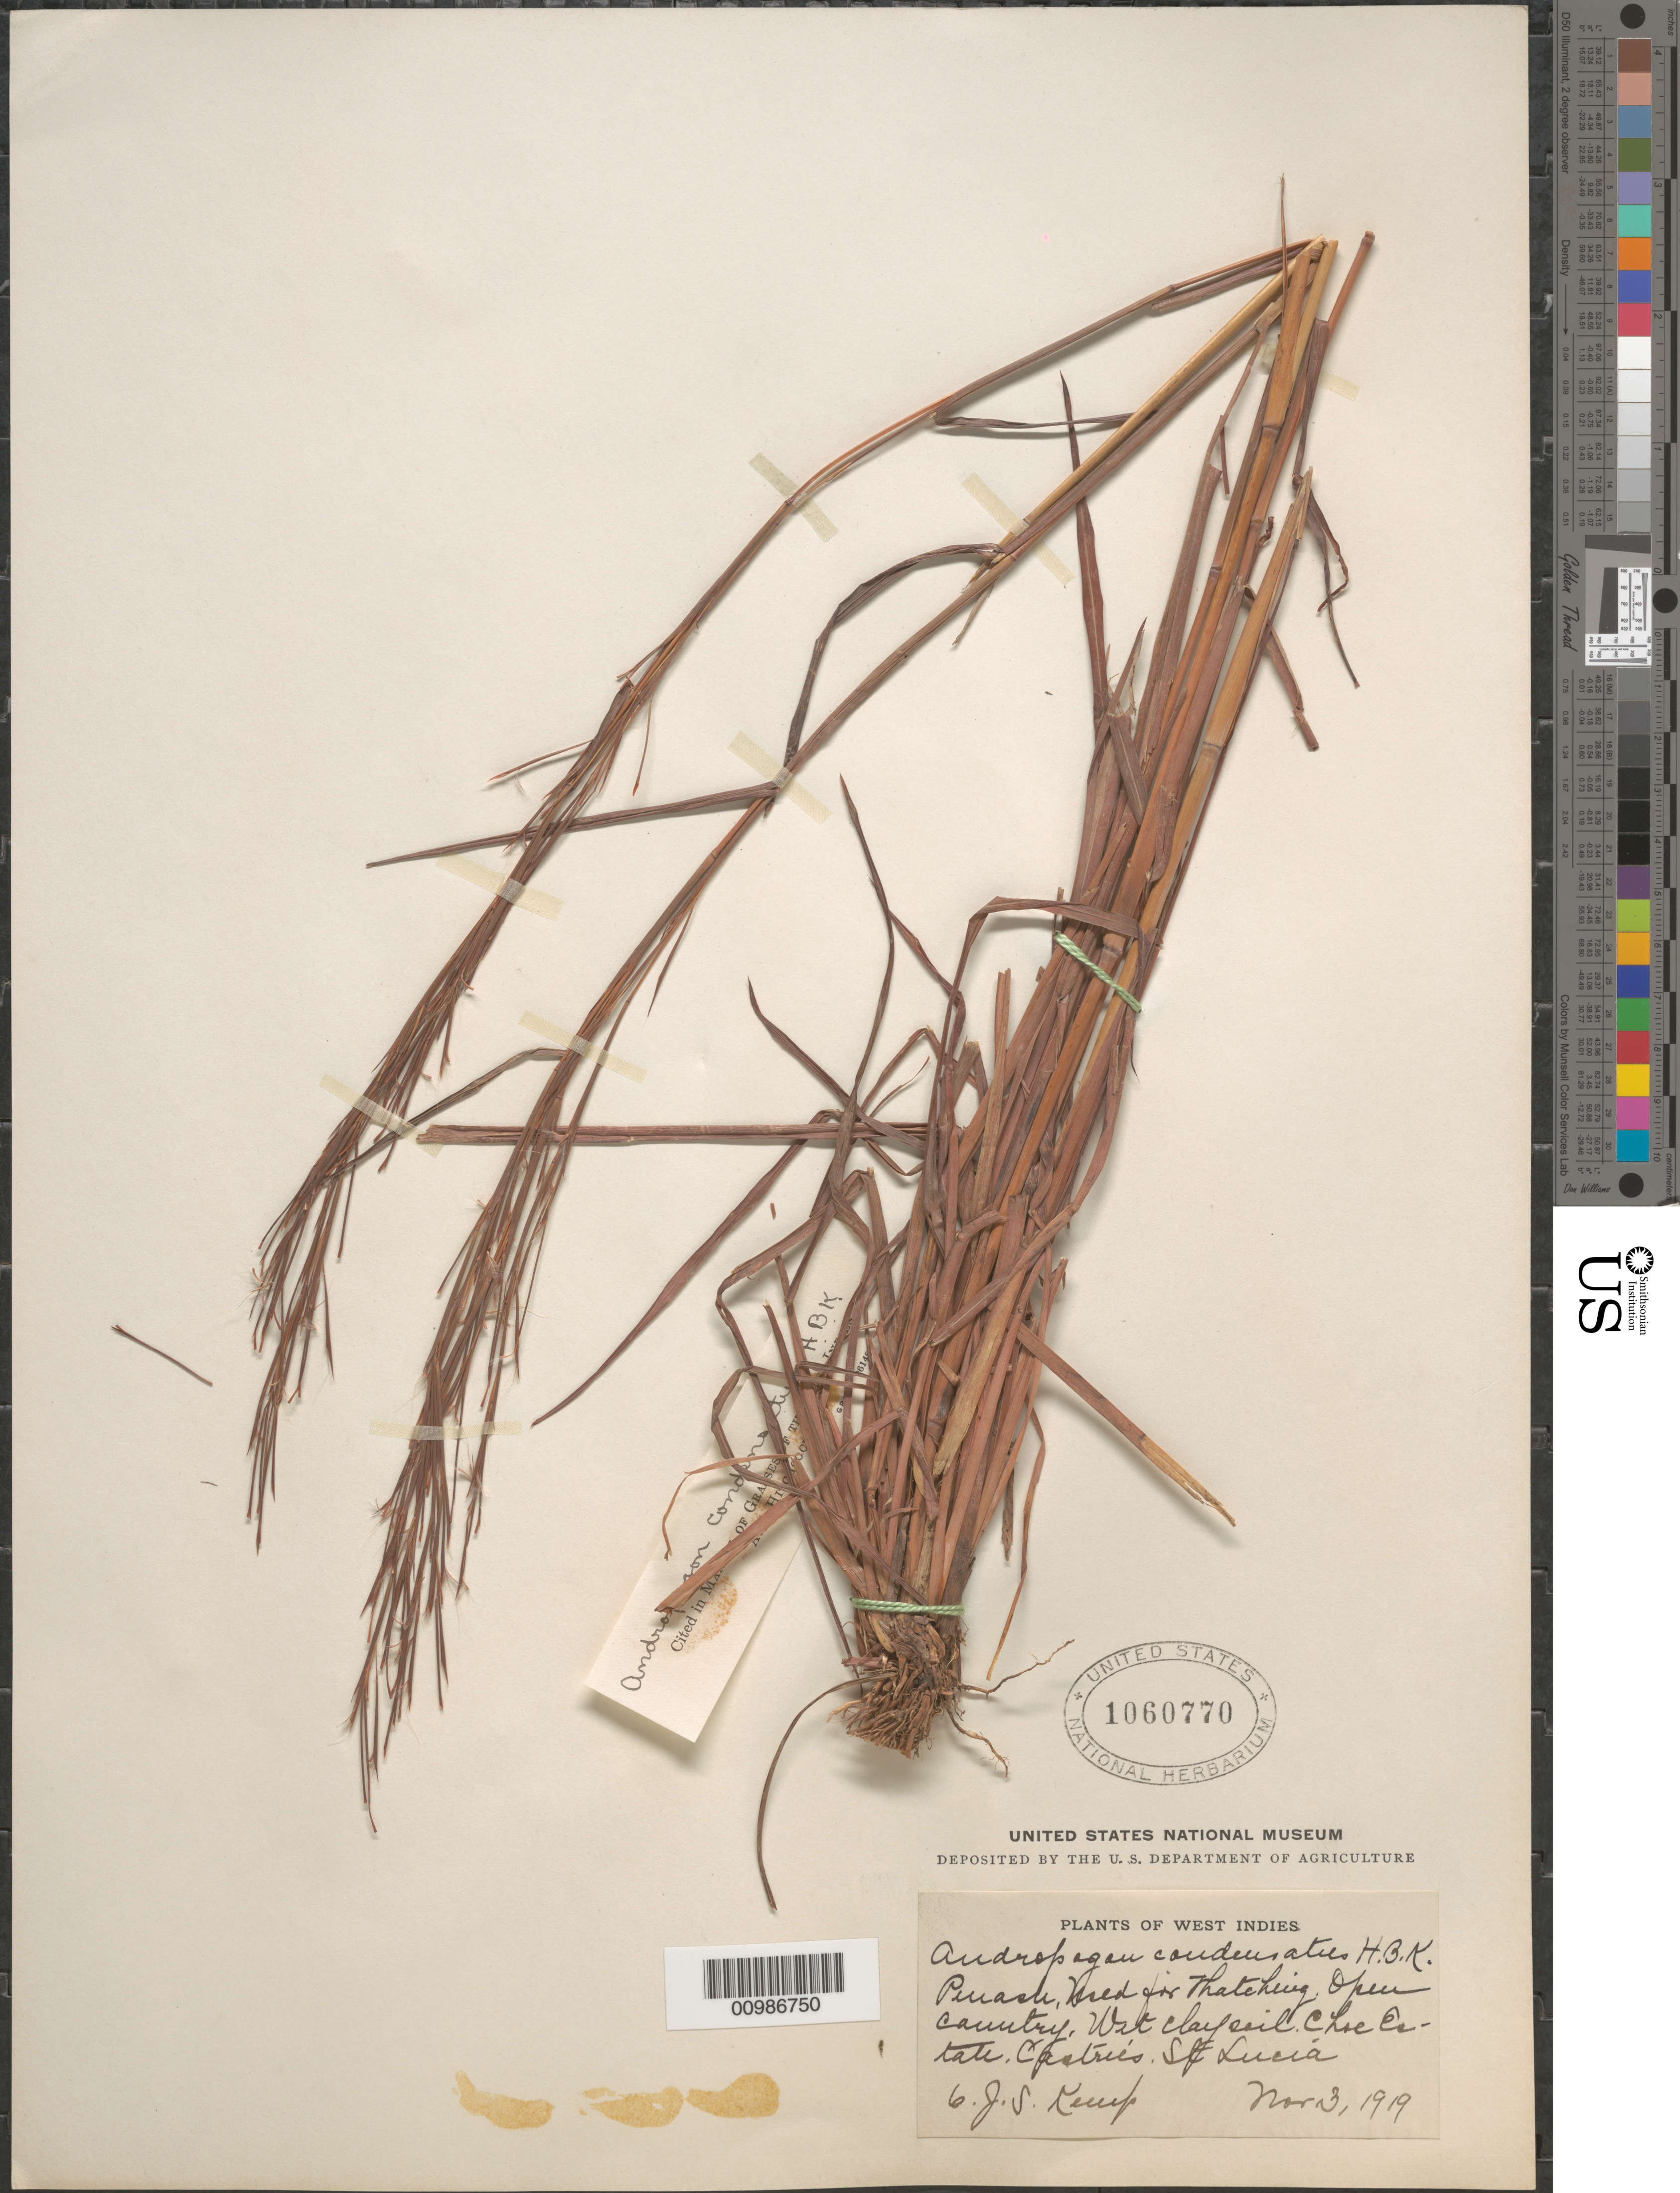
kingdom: Plantae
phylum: Tracheophyta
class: Liliopsida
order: Poales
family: Poaceae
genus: Andropogon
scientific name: Andropogon condensatus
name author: Kunth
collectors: J. Kemp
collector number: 6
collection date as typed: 03 Nov 1919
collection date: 1919-11-03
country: St. Lucia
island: St. Lucia I.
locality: Choc Estate, Castries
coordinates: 0 N, 0 E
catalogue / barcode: US 1060770